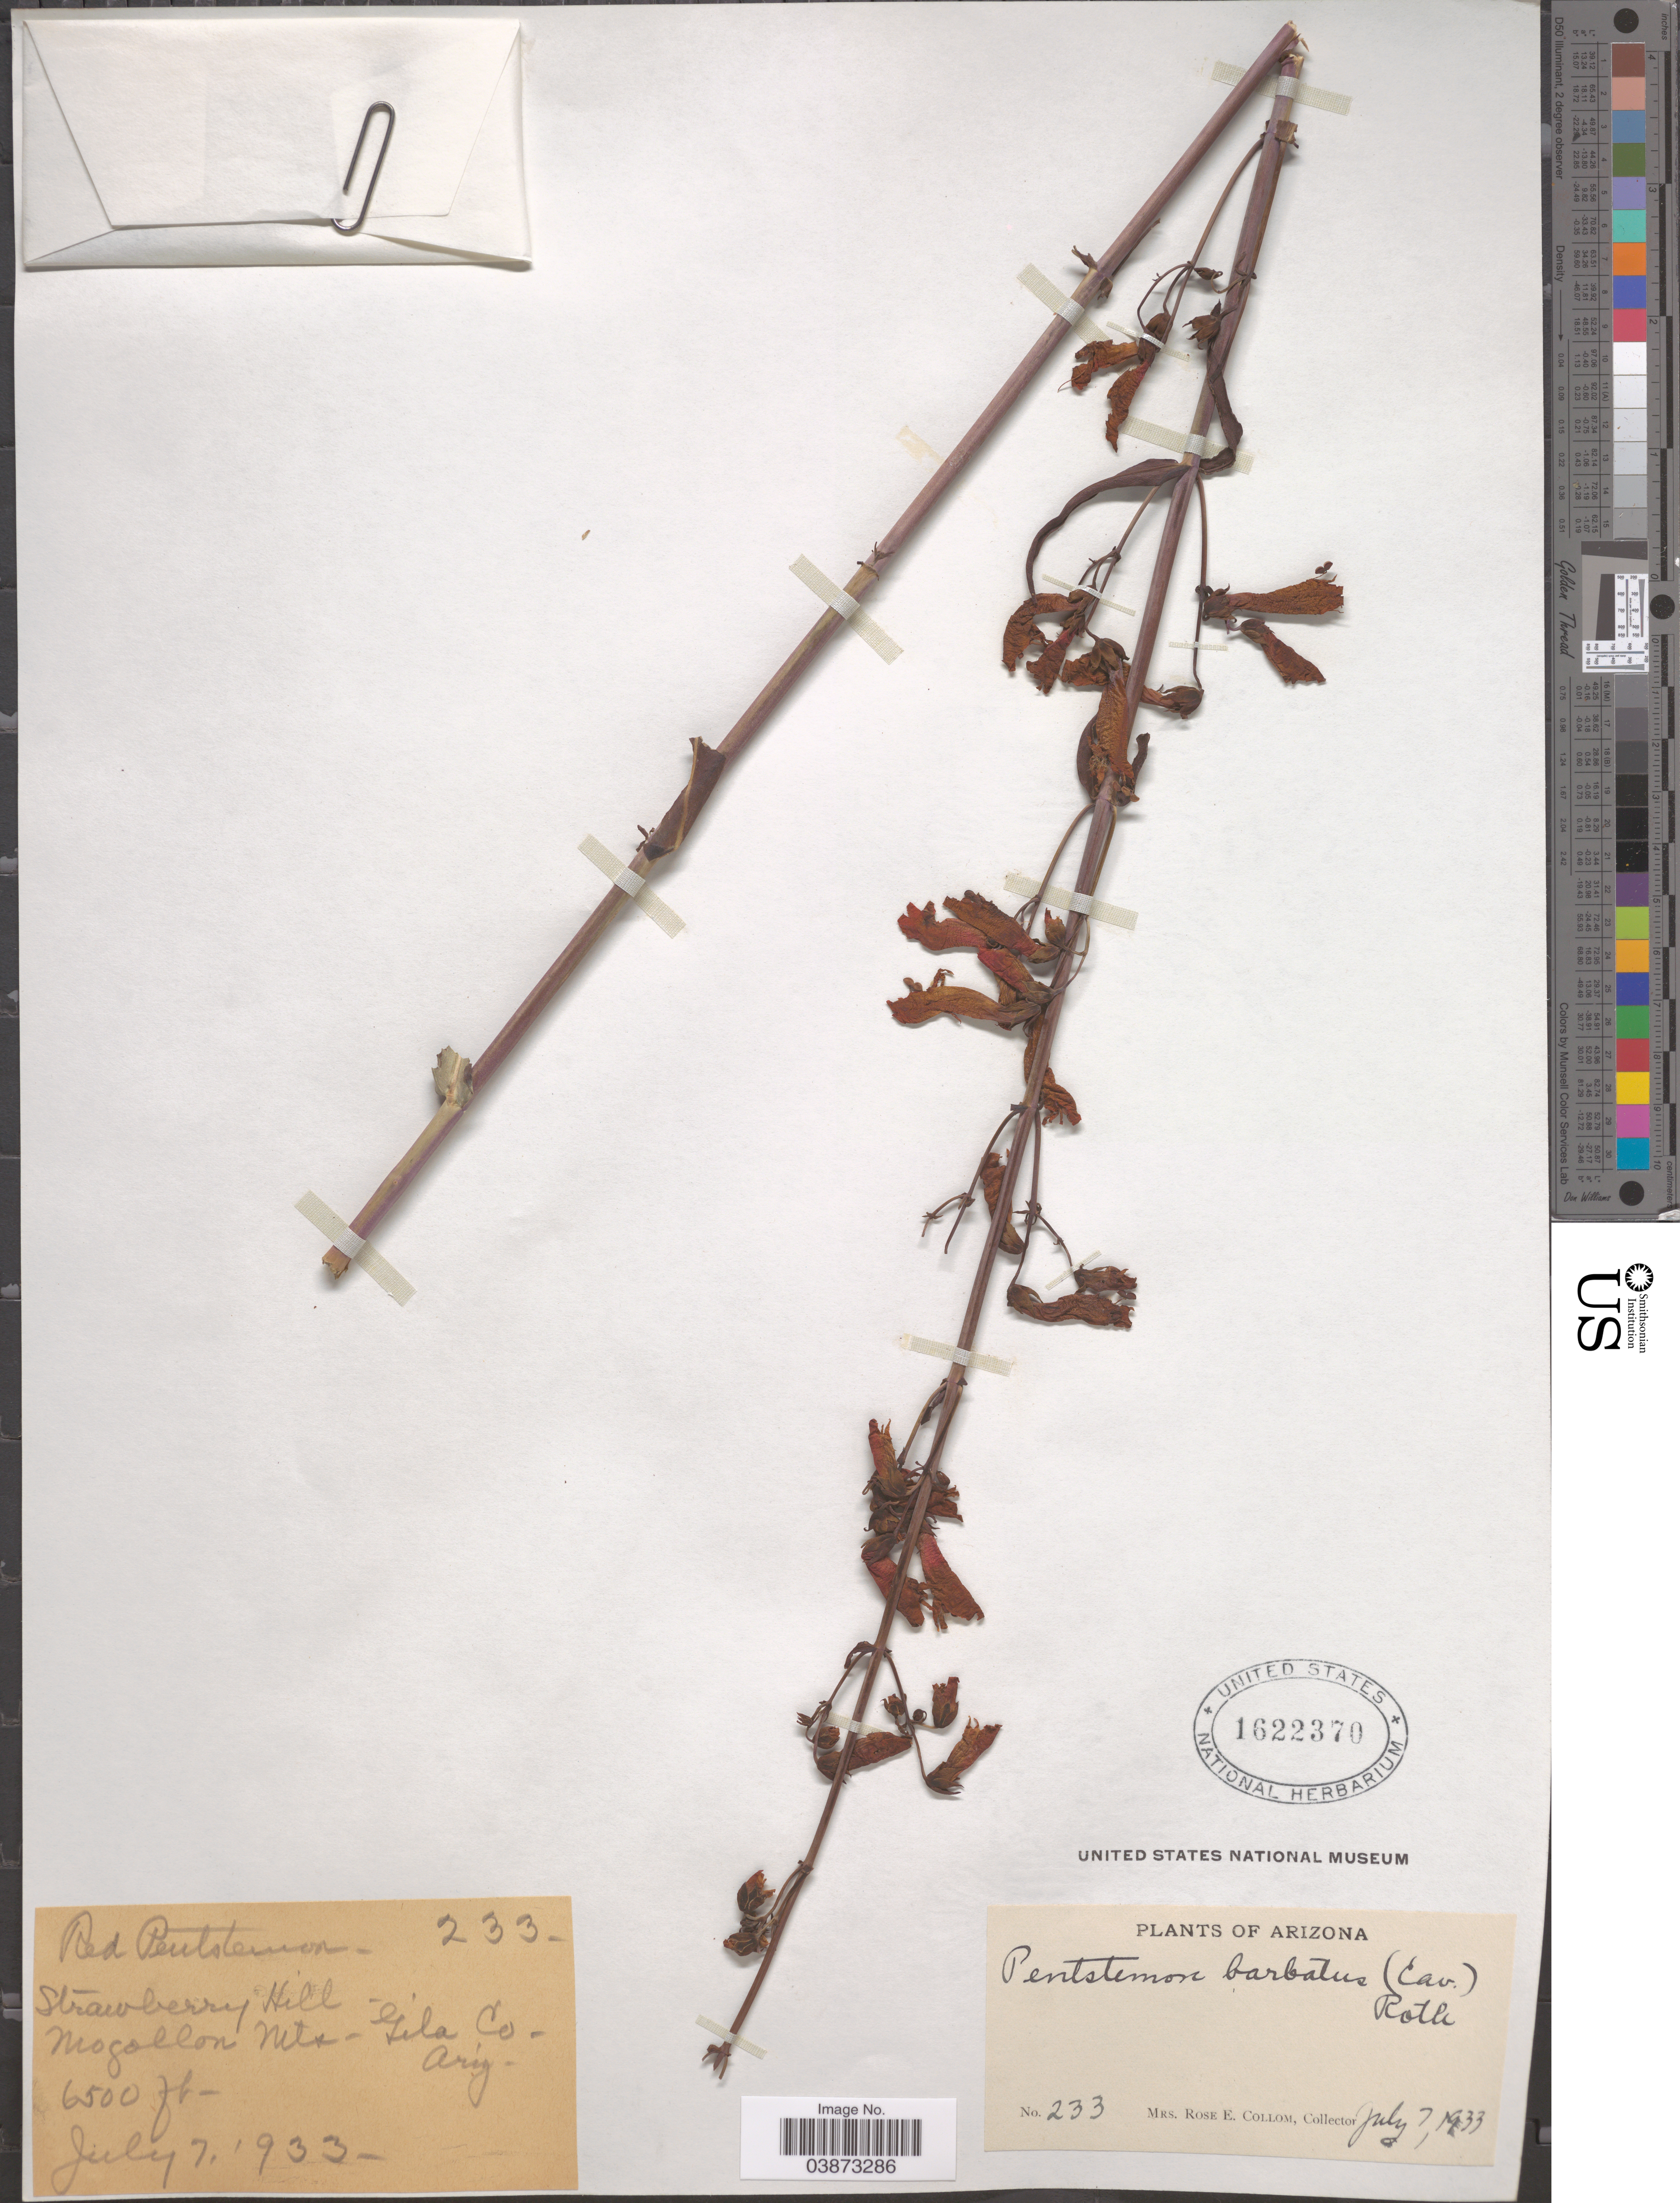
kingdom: Plantae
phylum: Tracheophyta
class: Magnoliopsida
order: Lamiales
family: Plantaginaceae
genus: Penstemon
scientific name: Penstemon barbatus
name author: (Cav.) Roth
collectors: R. E. Collom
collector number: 233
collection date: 1933-07-07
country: United States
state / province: Arizona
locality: Strawberry Hill. Mogollon Mts. Gila Co.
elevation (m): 1981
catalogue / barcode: US 1622370